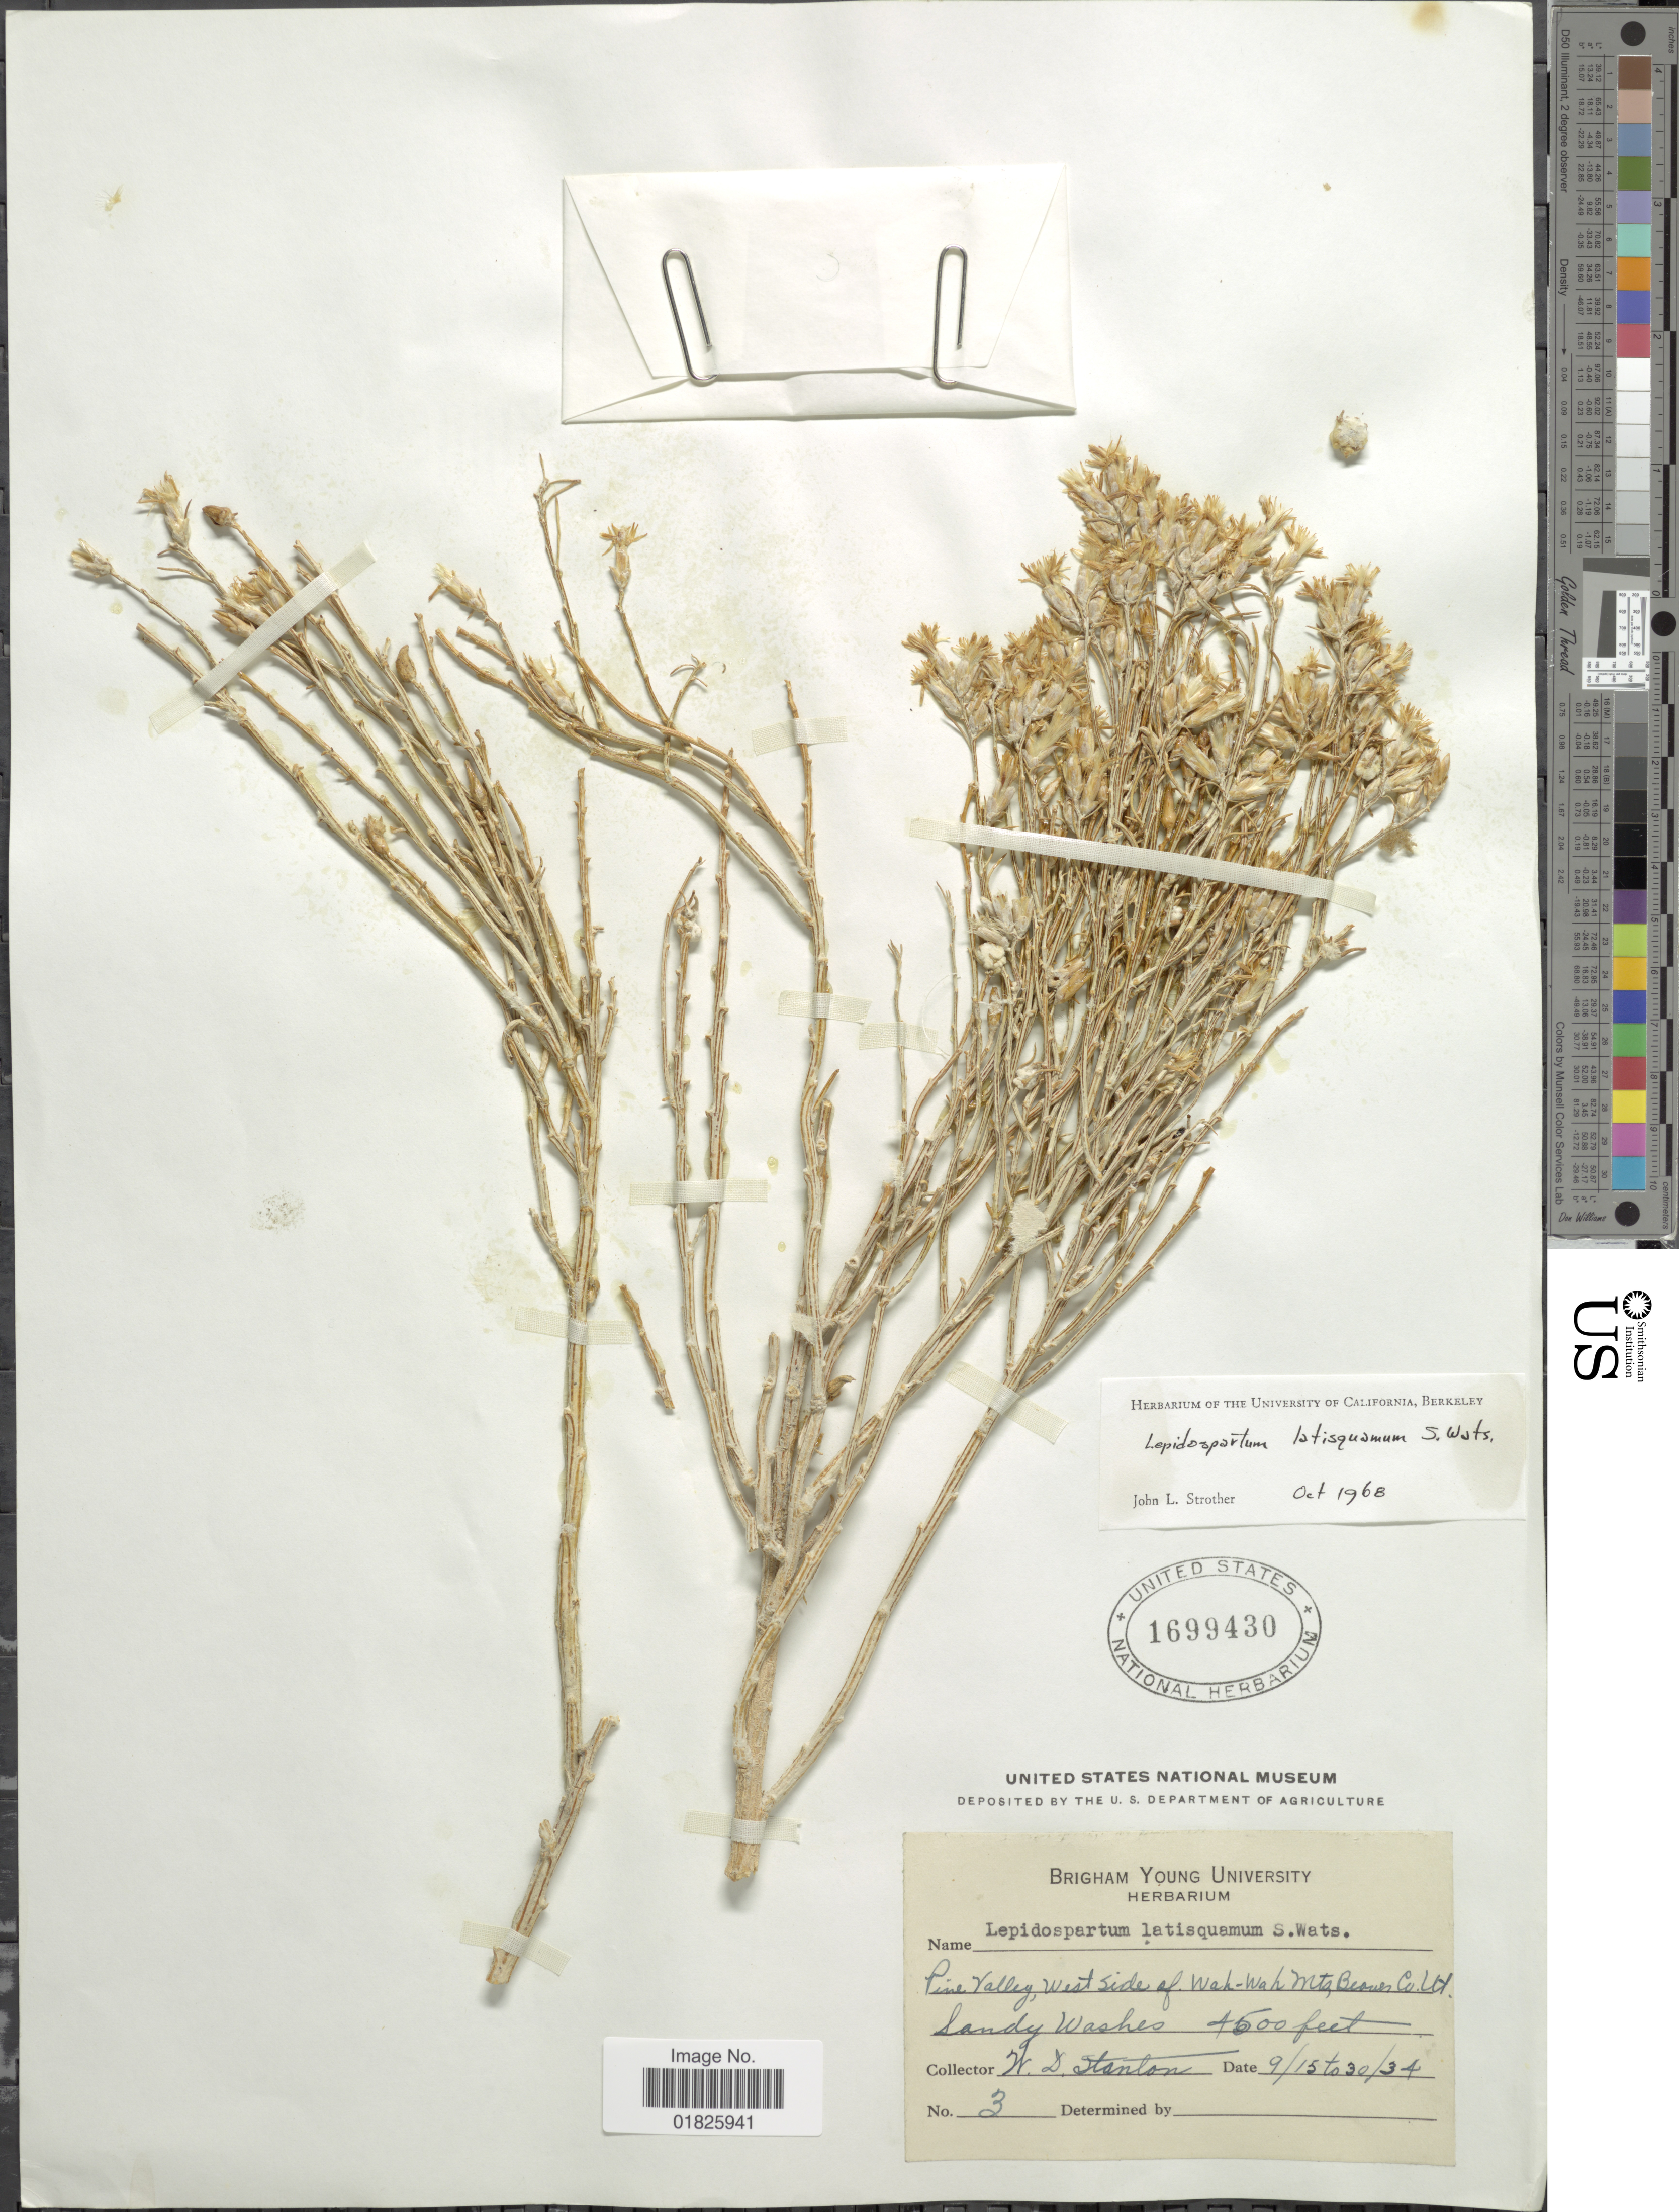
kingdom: Plantae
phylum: Tracheophyta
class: Magnoliopsida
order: Asterales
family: Asteraceae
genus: Lepidospartum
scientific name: Lepidospartum latisquamum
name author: S. Watson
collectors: W. Stanton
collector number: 3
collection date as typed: Transcribed d/m/y: 15/9/30 to 15/9/34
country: United States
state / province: Utah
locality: Pine Valley, west side of Wah-Wah Mts., Beaver Co., Ut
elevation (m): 1372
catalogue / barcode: US 1699430